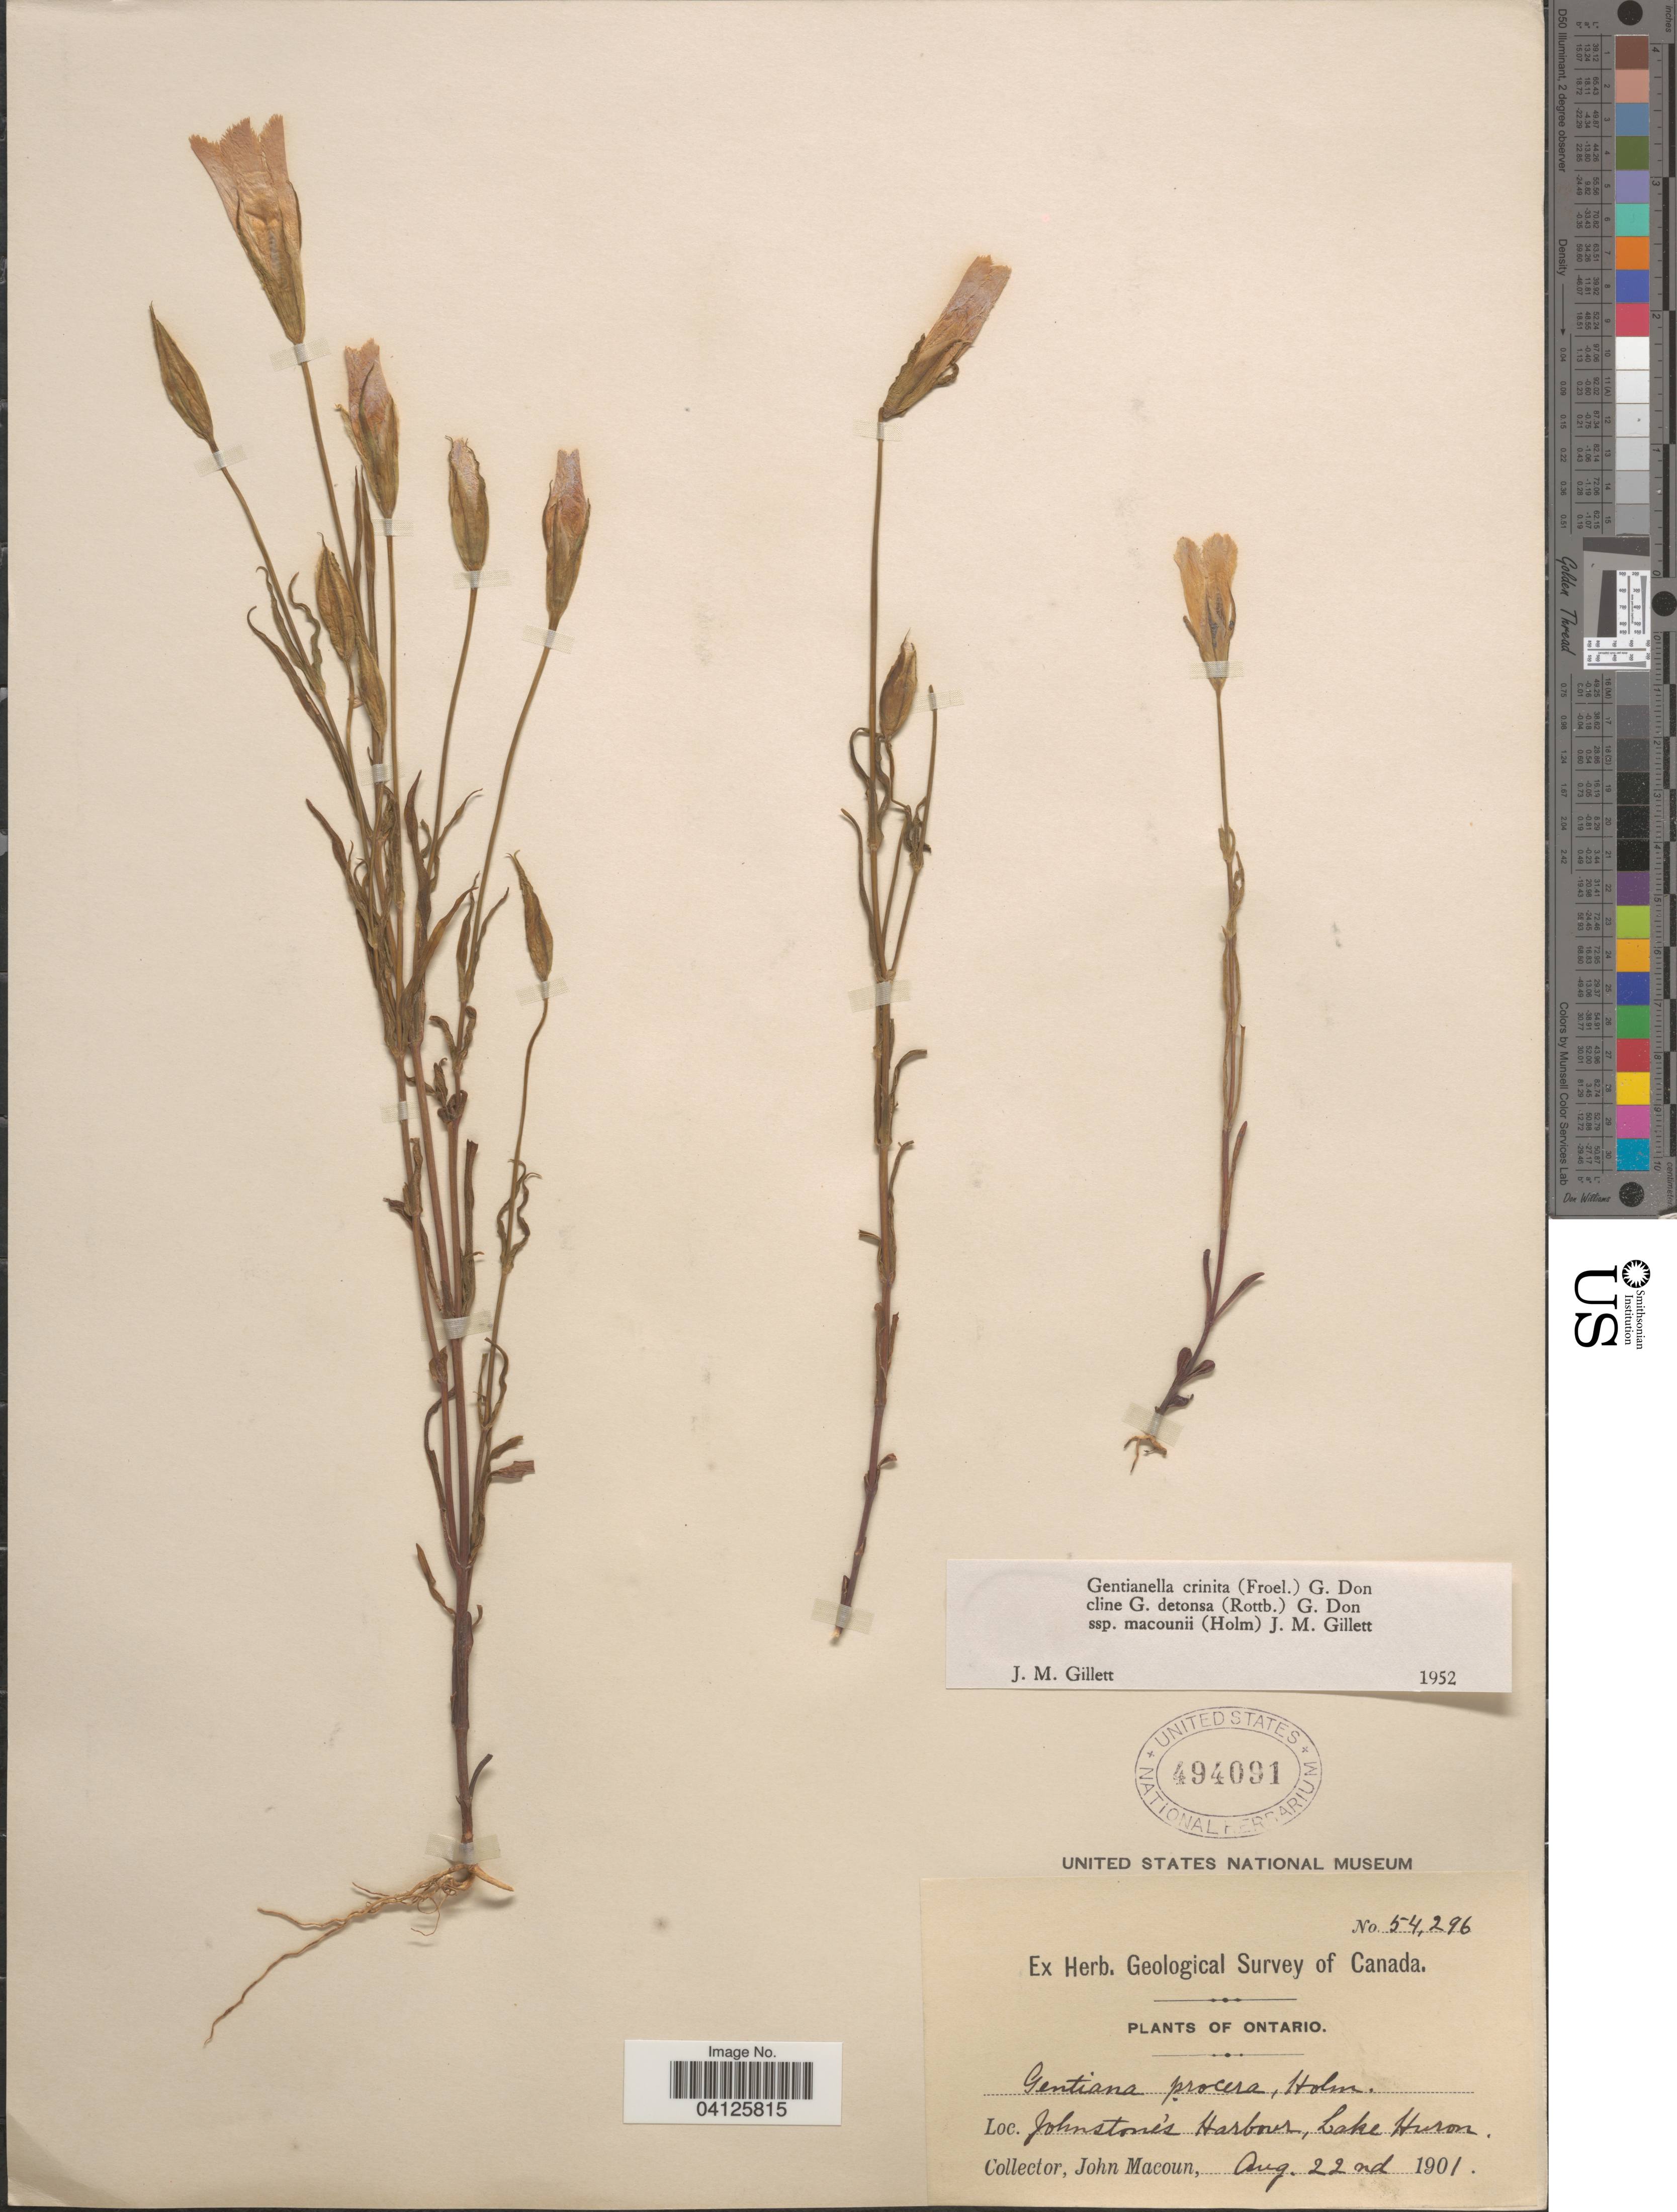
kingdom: Plantae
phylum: Tracheophyta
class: Magnoliopsida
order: Gentianales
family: Gentianaceae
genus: Gentianella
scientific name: Gentianella crinita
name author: (Froel.) G. Don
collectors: J. Macoun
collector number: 54296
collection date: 1901-08-22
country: Canada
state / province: Ontario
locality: Geological Survey of Canada. Johnstone's Harbour, Lake Huron.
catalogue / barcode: US 494091